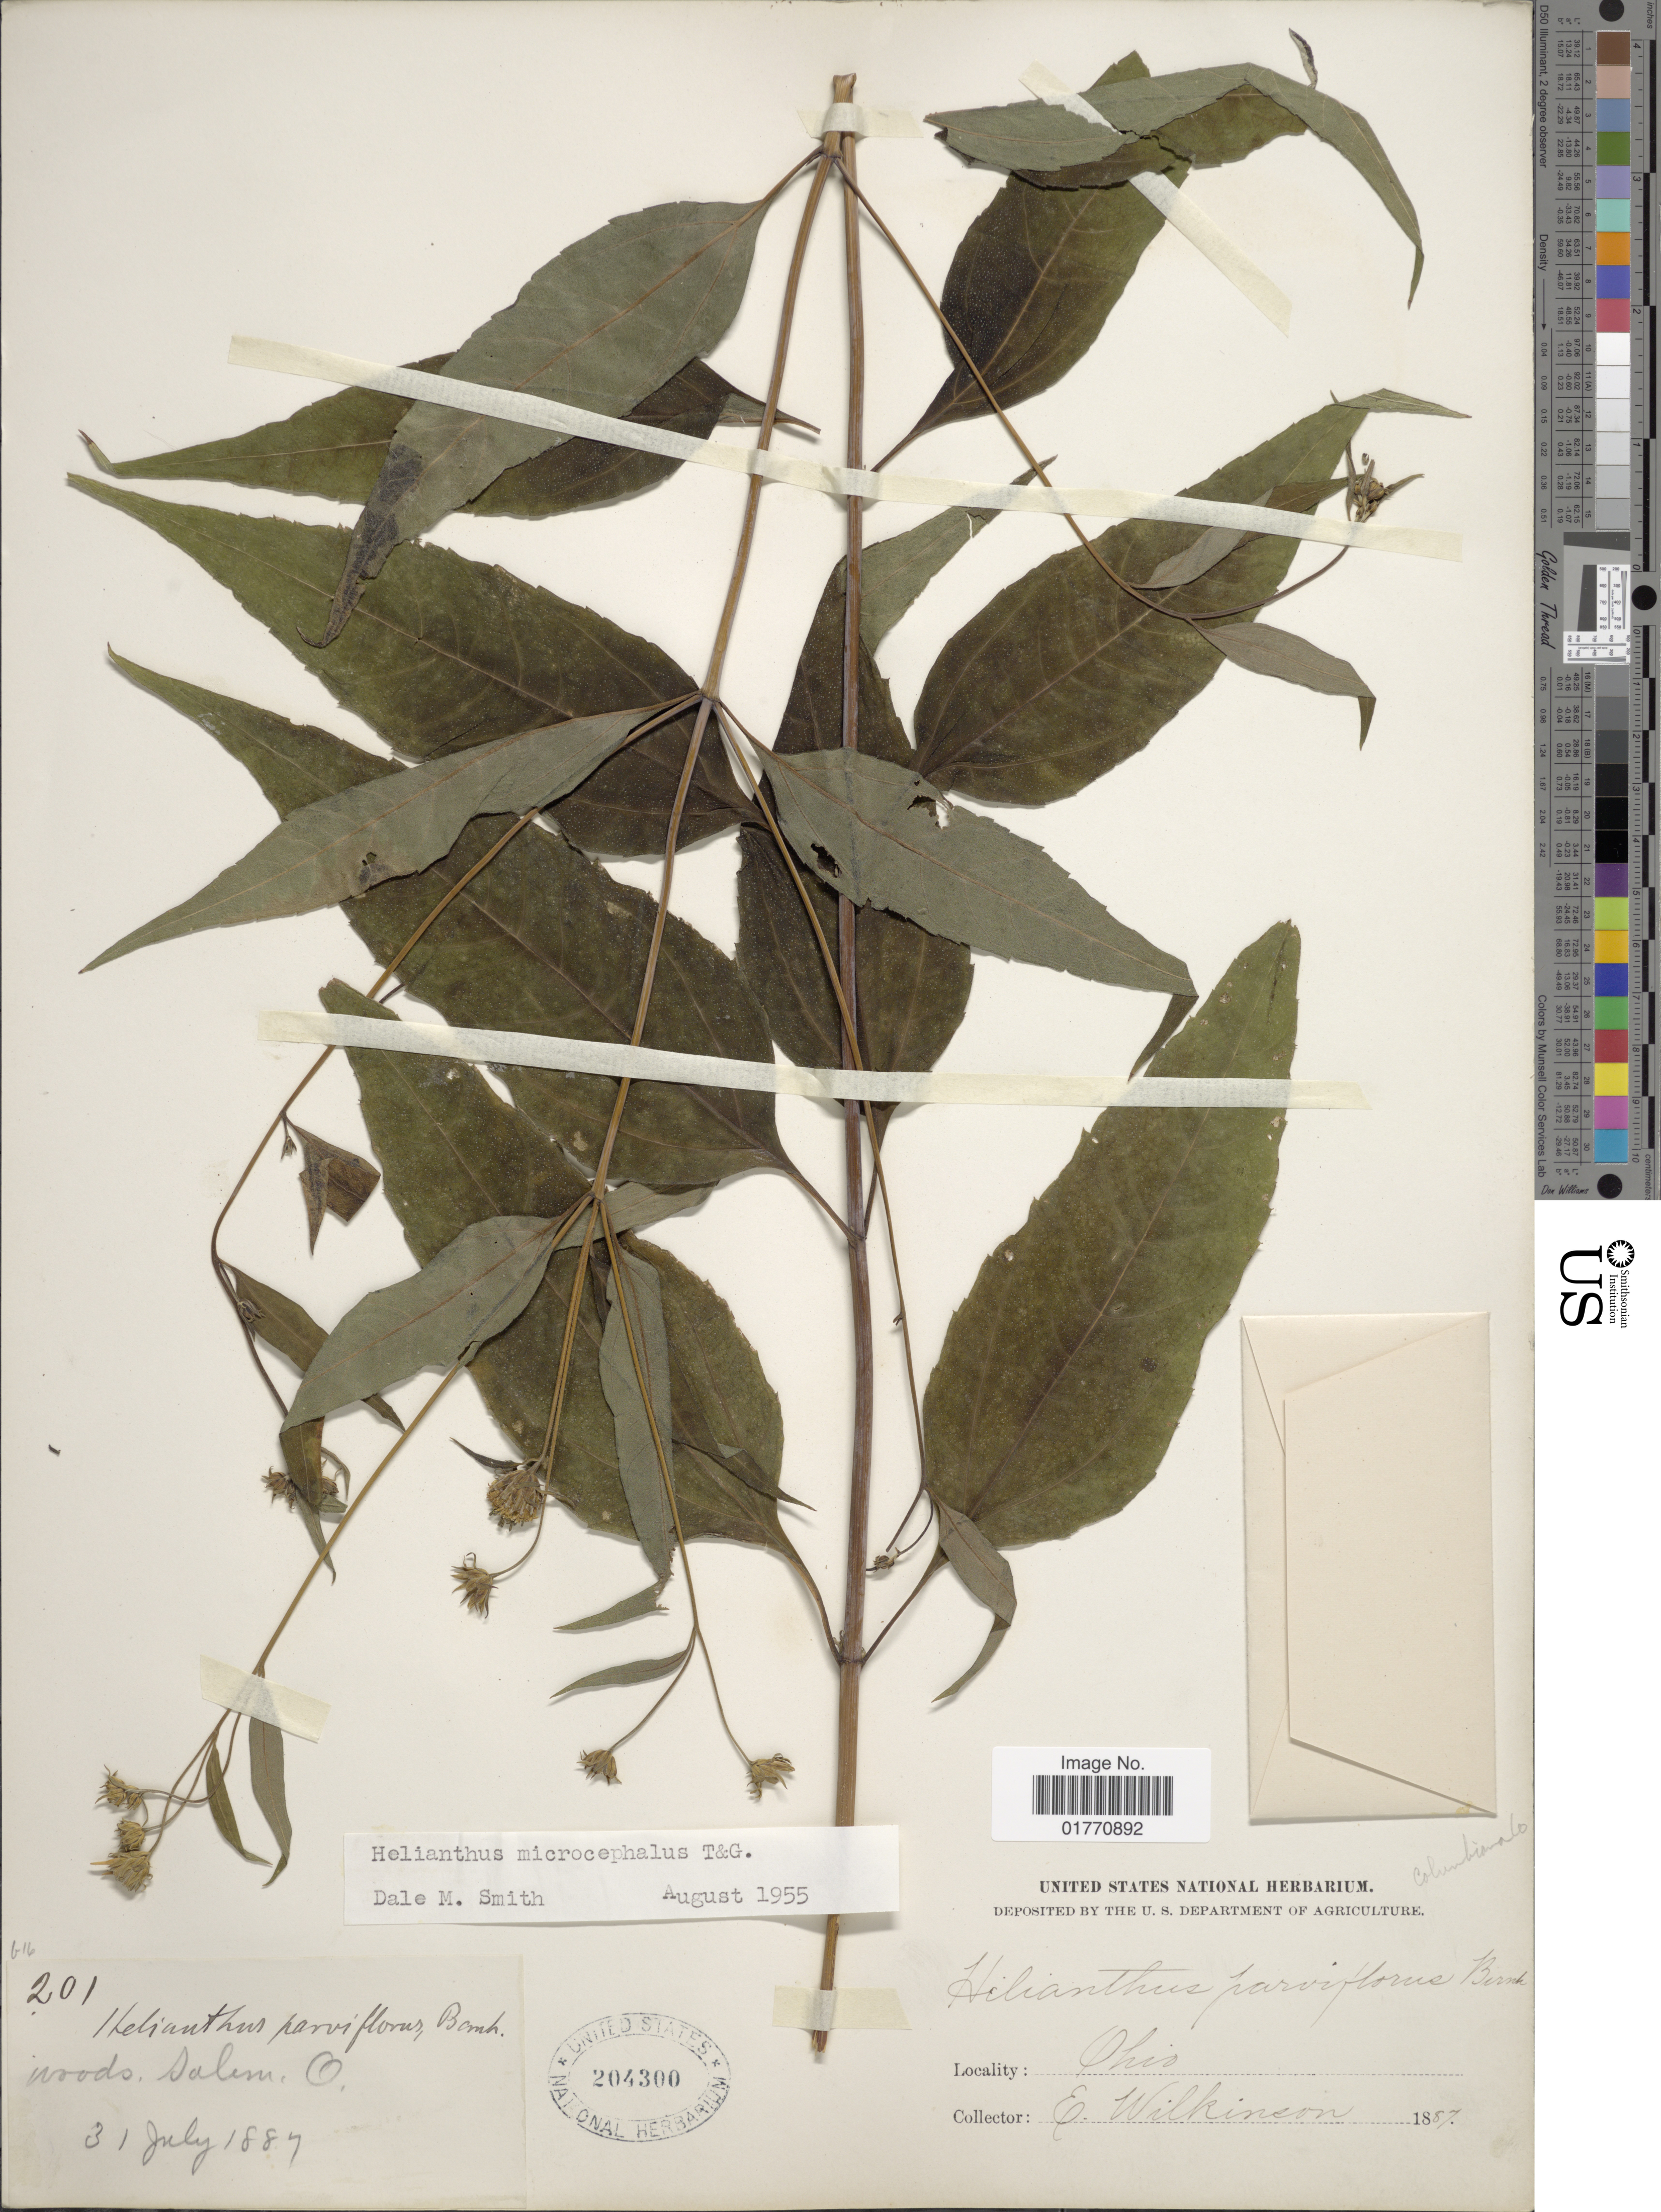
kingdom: Plantae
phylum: Tracheophyta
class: Magnoliopsida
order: Asterales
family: Asteraceae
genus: Helianthus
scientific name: Helianthus microcephalus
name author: Torr. & A. Gray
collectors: E. Wilkinson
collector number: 201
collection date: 1887-07-31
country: United States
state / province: Ohio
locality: Woods, salem.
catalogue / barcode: US 204300